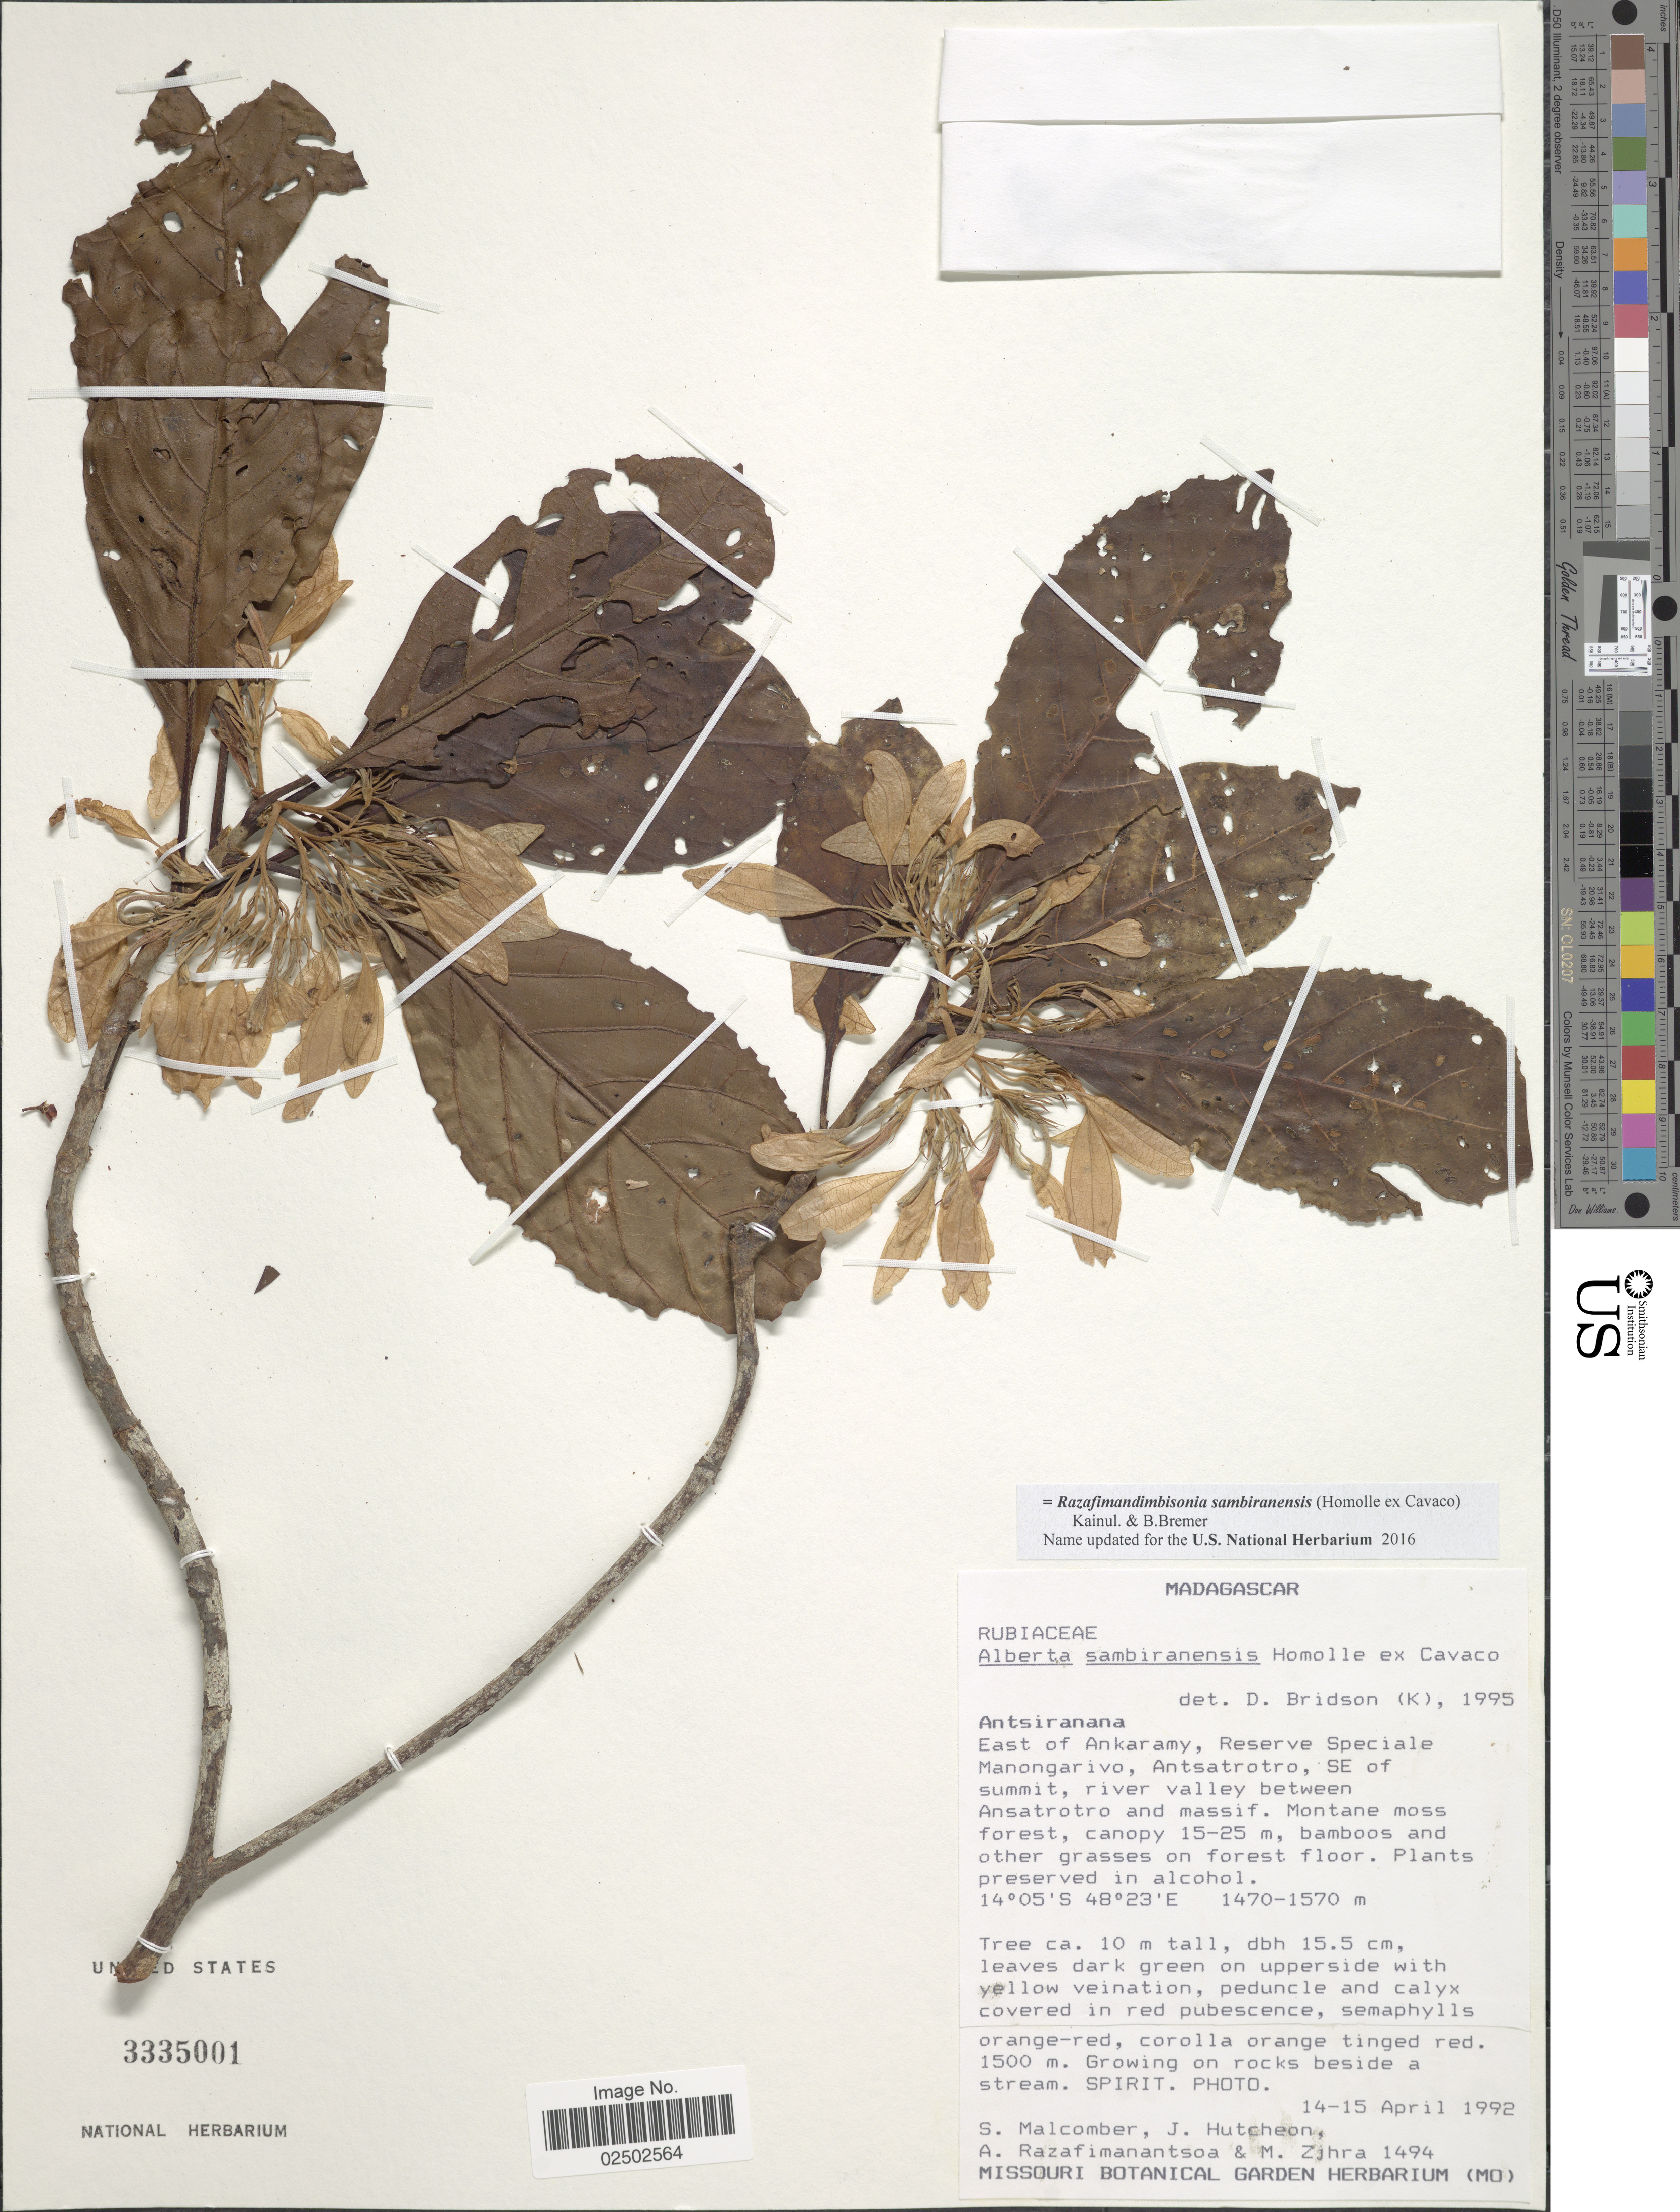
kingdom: Plantae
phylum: Tracheophyta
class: Magnoliopsida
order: Gentianales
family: Rubiaceae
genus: Razafimandimbisonia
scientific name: Razafimandimbisonia sambiranensis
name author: (Homolle ex Cavaco) Kainul. & B. Bremer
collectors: S. T. Malcomber, J. Hutcheon, A. Razafimanantsoa & M. Zjhra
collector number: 1494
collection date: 1992-04-14/1992-04-15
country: Madagascar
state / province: Diana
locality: East of Ankaramy, Reserve Speciale Manongarivo, Antsatrotro, SE of summit, river valley between Ansatrotro and massif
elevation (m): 1470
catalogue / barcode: US 3335001